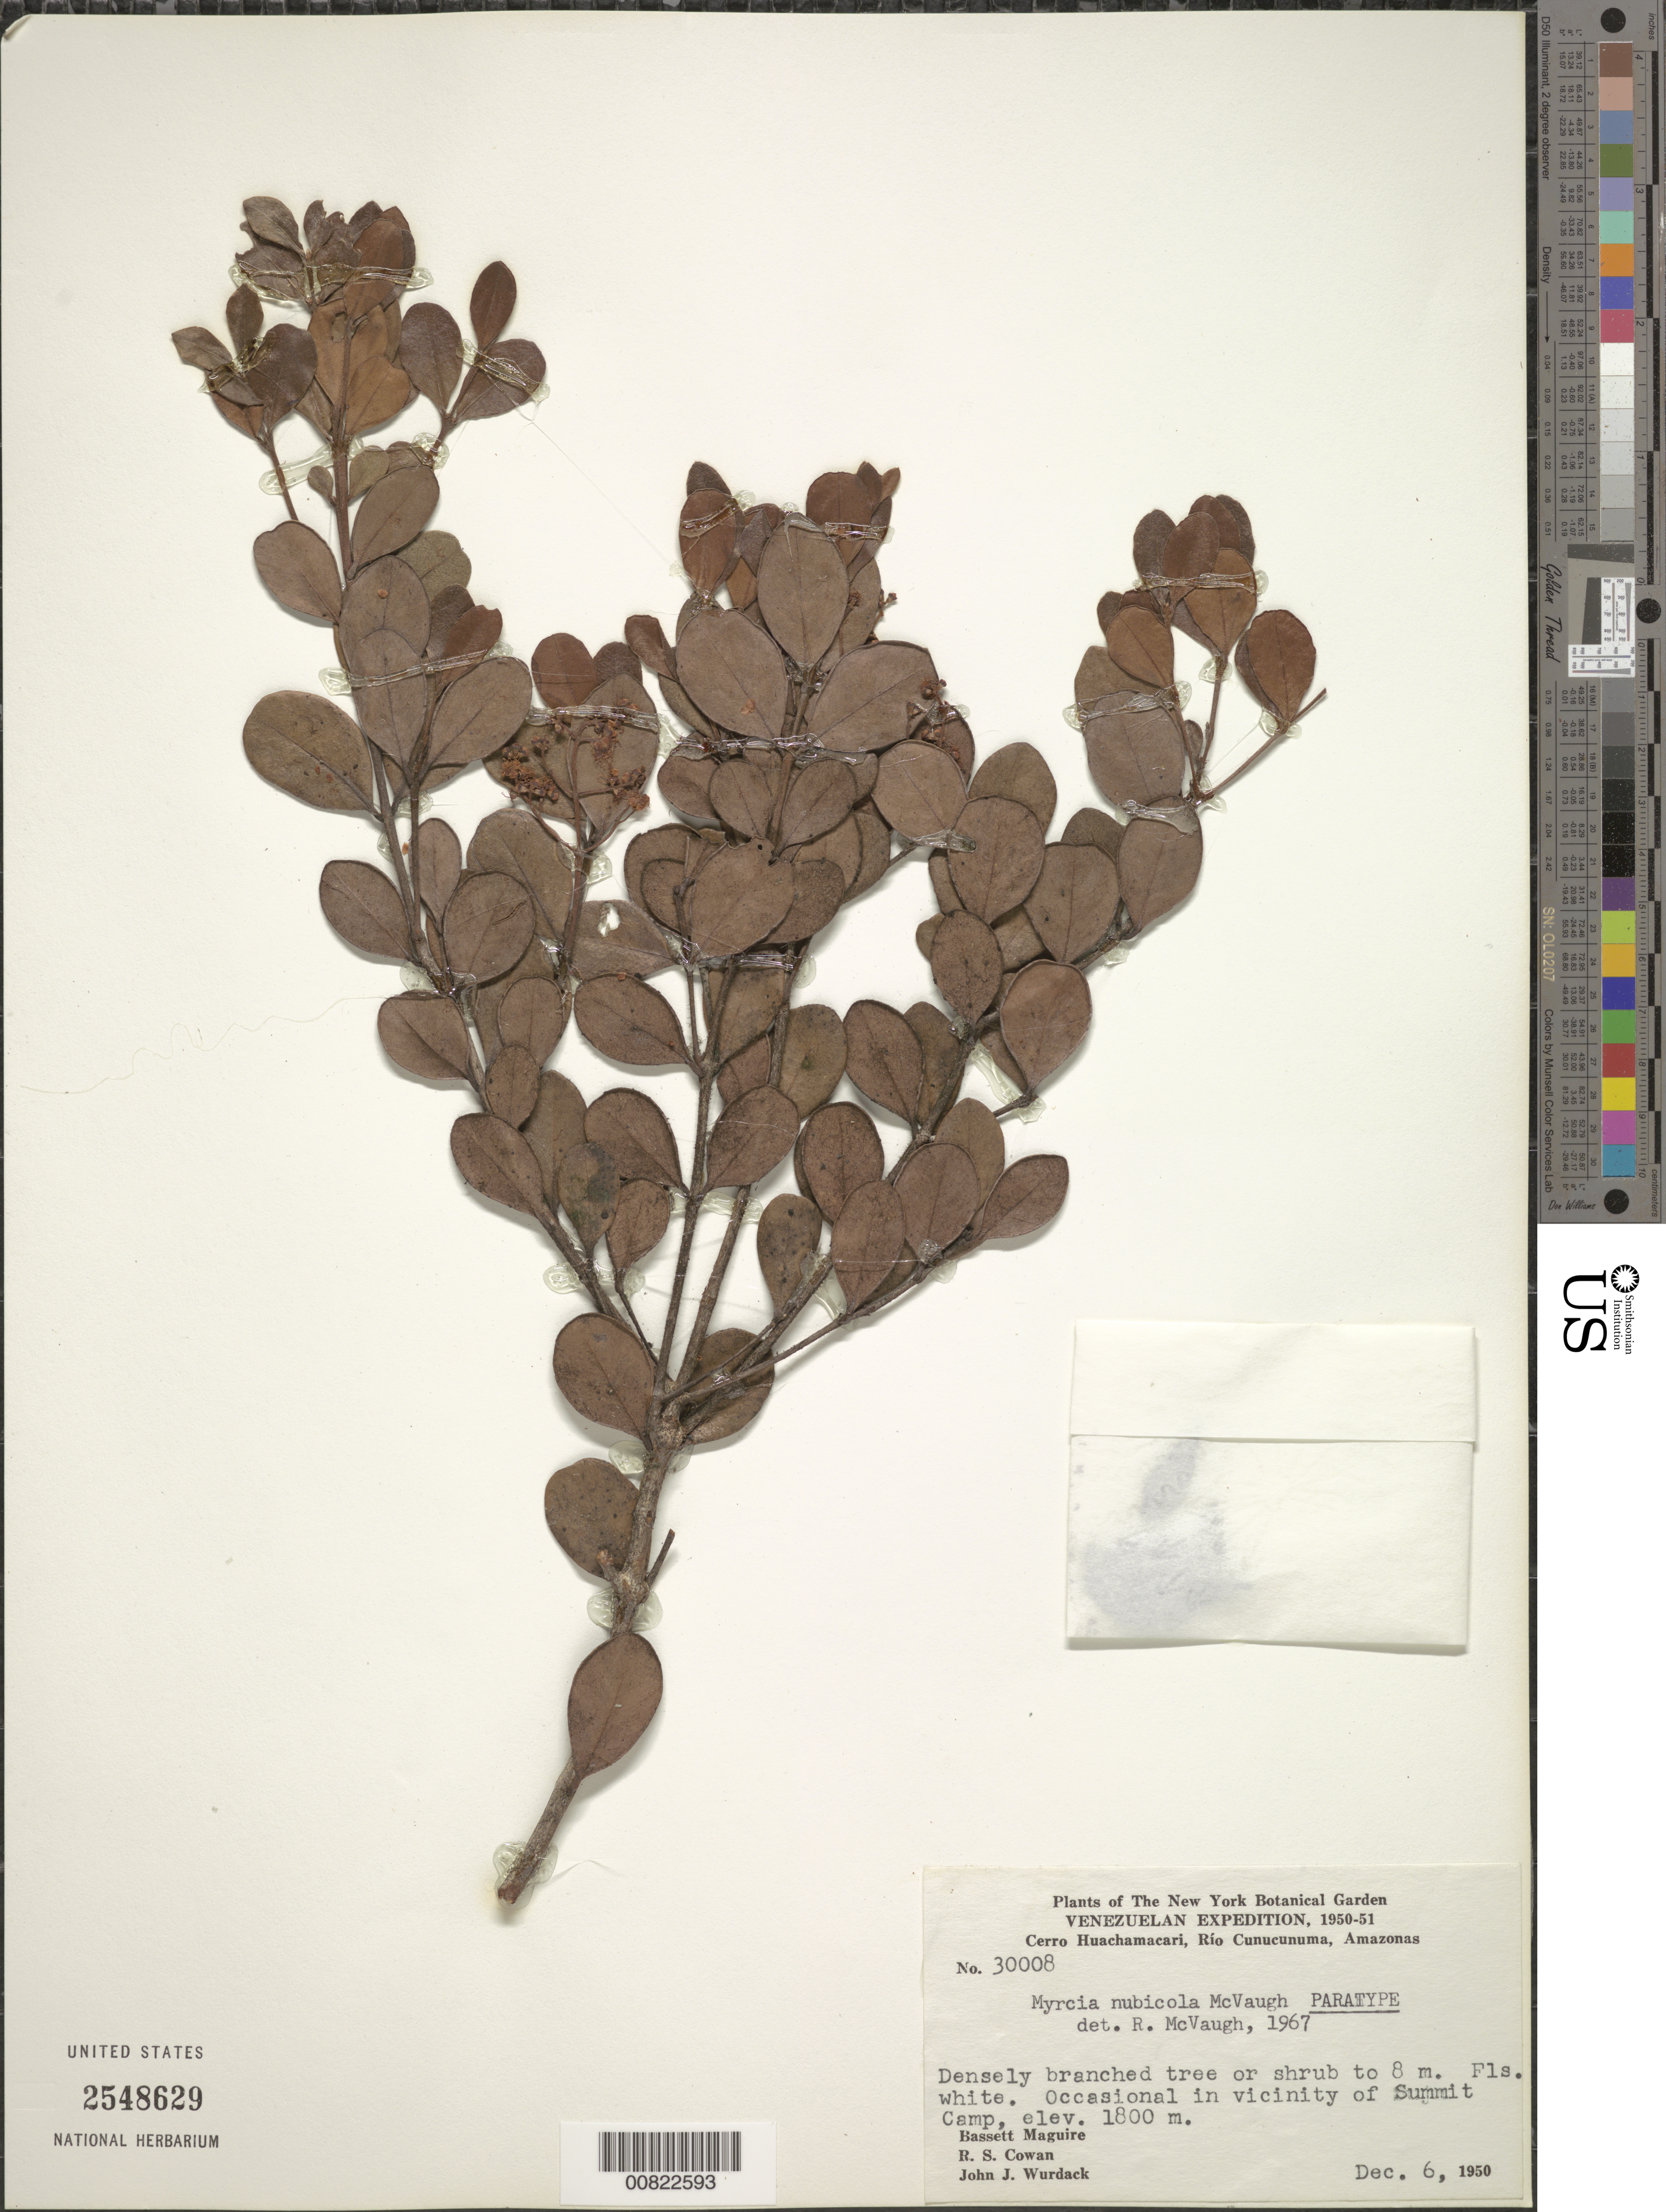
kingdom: Plantae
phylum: Tracheophyta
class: Magnoliopsida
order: Myrtales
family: Myrtaceae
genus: Myrcia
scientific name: Myrcia nubicola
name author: McVaugh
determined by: McVaugh, R.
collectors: B. Maguire, R. S. Cowan & J. J. Wurdack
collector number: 30008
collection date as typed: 6-Dec-50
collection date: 1950-12-06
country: Venezuela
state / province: Amazonas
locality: Cerro Huachamacari, Río Cunucunuma, near Summit Camp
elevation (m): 1800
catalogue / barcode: US 2548629